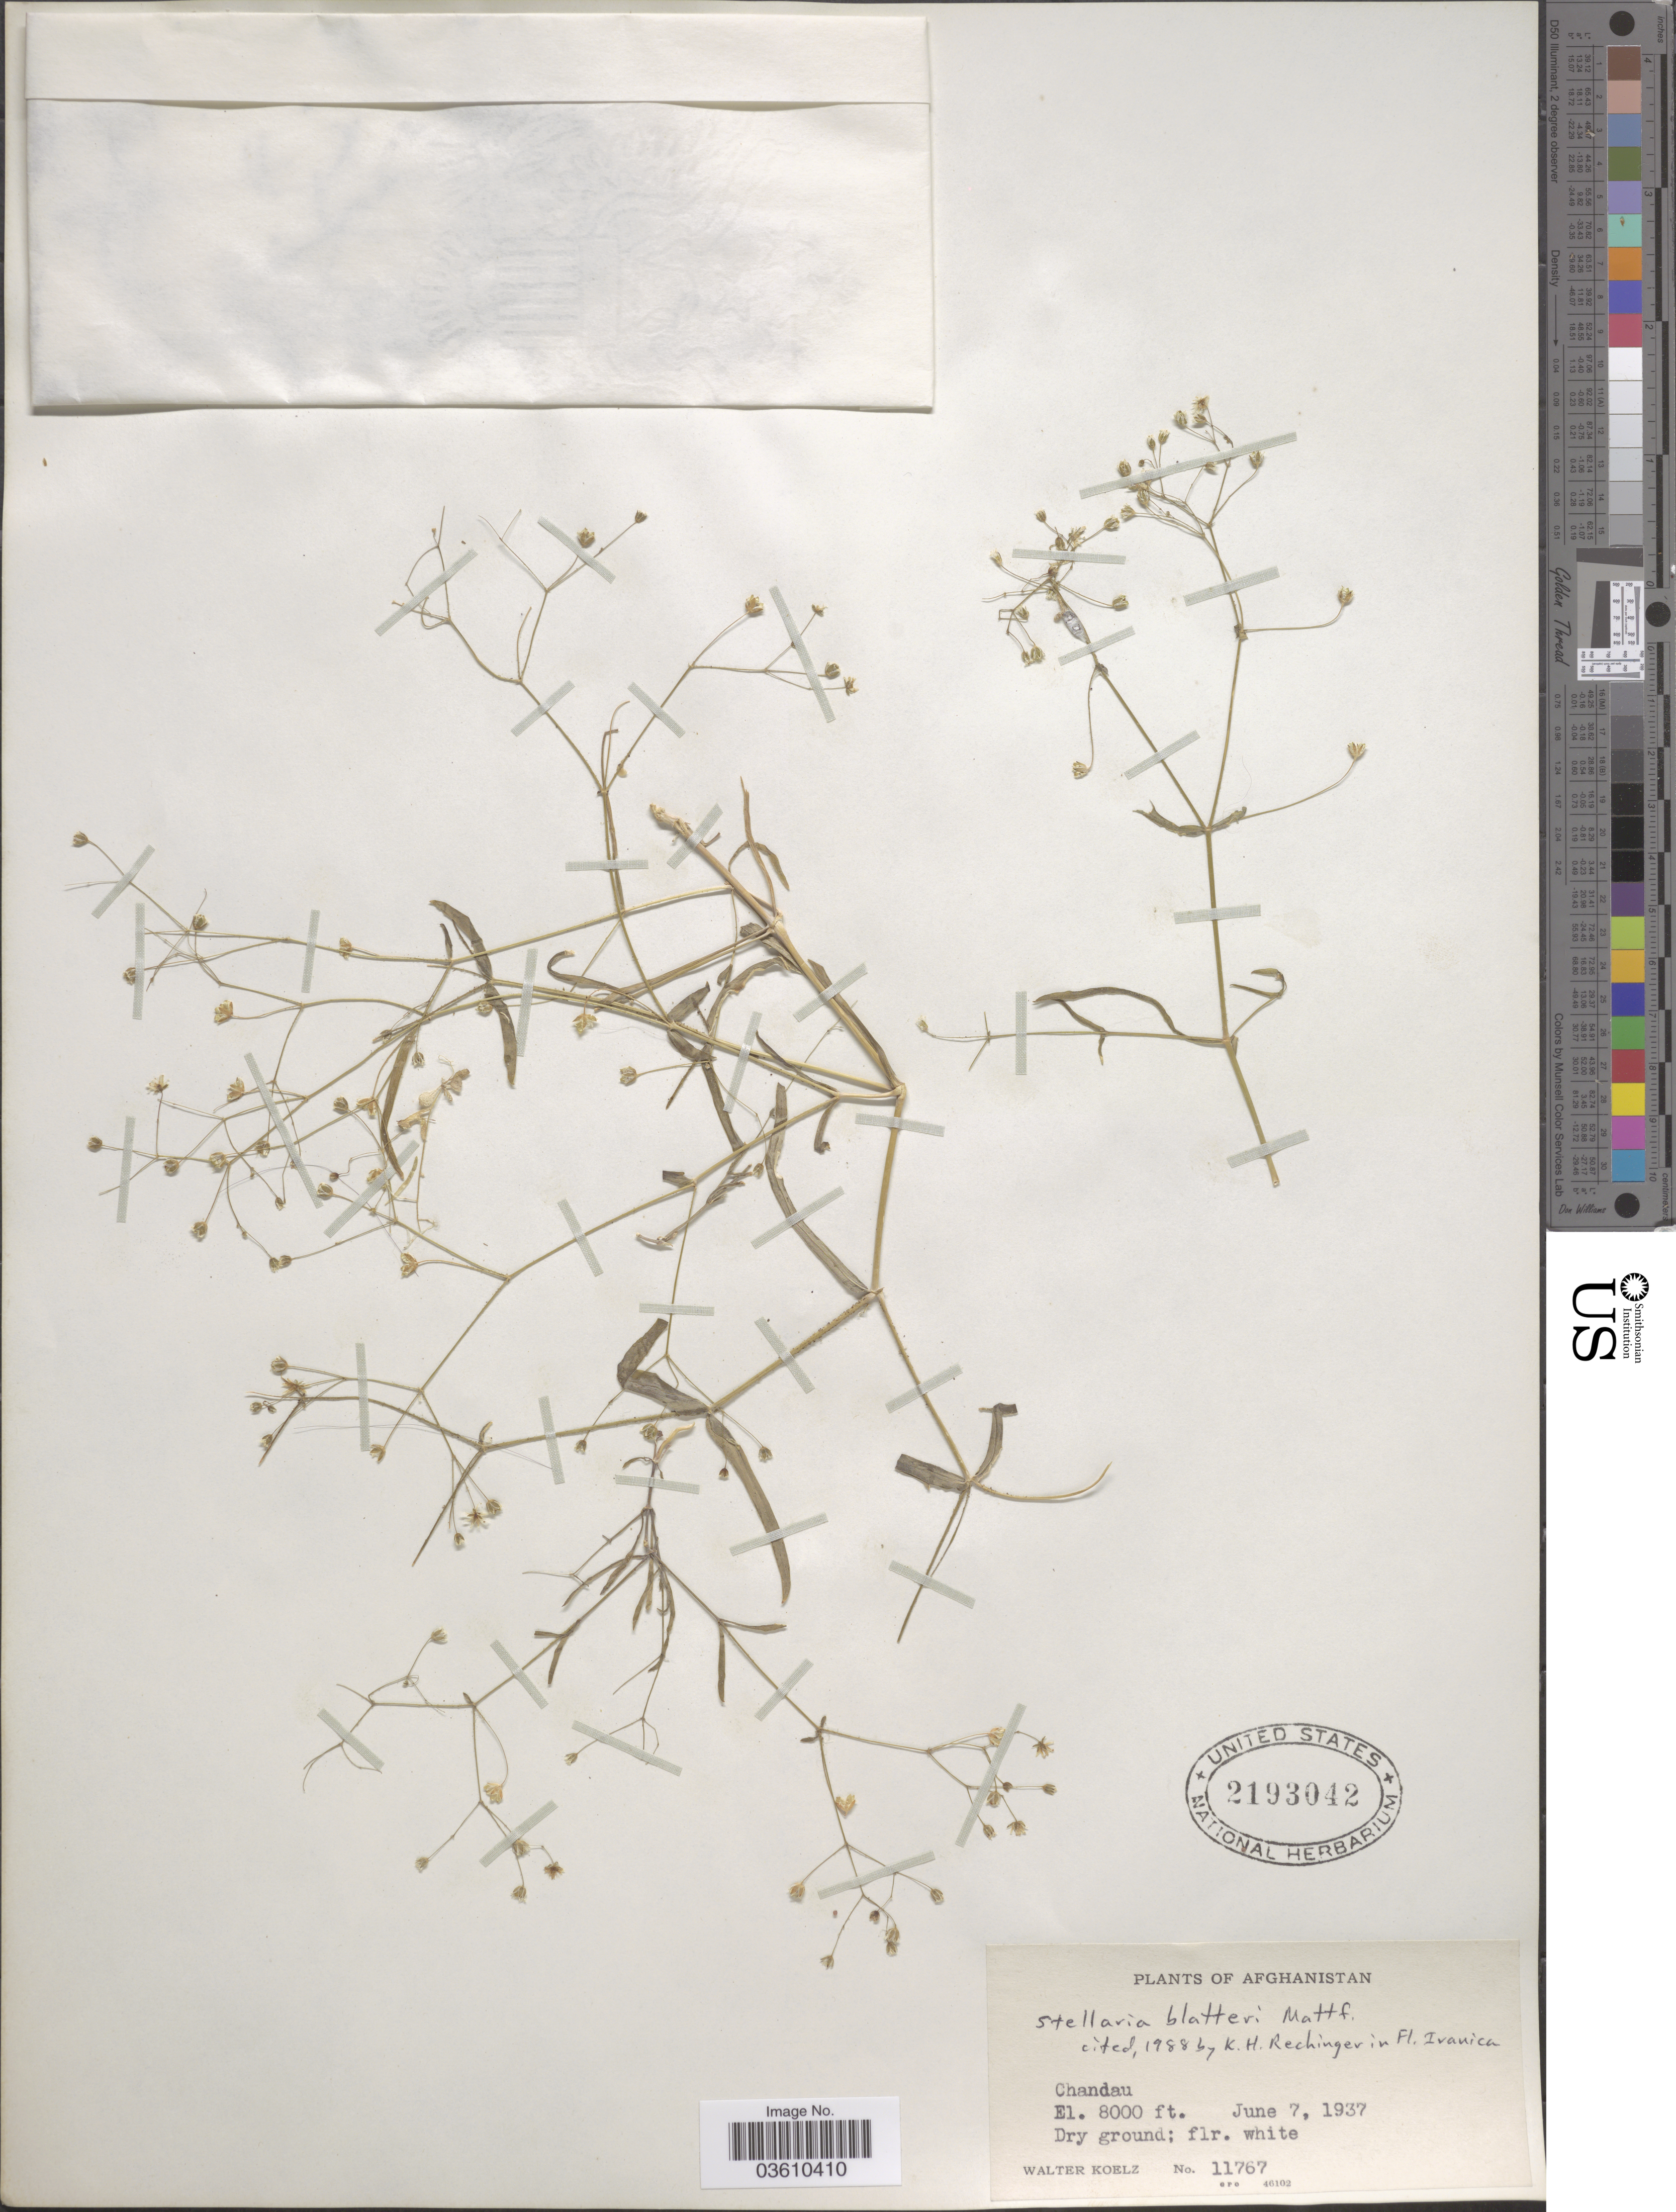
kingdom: Plantae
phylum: Tracheophyta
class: Magnoliopsida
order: Caryophyllales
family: Caryophyllaceae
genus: Stellaria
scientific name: Stellaria blatteri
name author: Mattf.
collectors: W. N. Koelz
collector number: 11767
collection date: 1937-06-07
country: Afghanistan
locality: Chandau.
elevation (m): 2438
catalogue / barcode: US 2193042